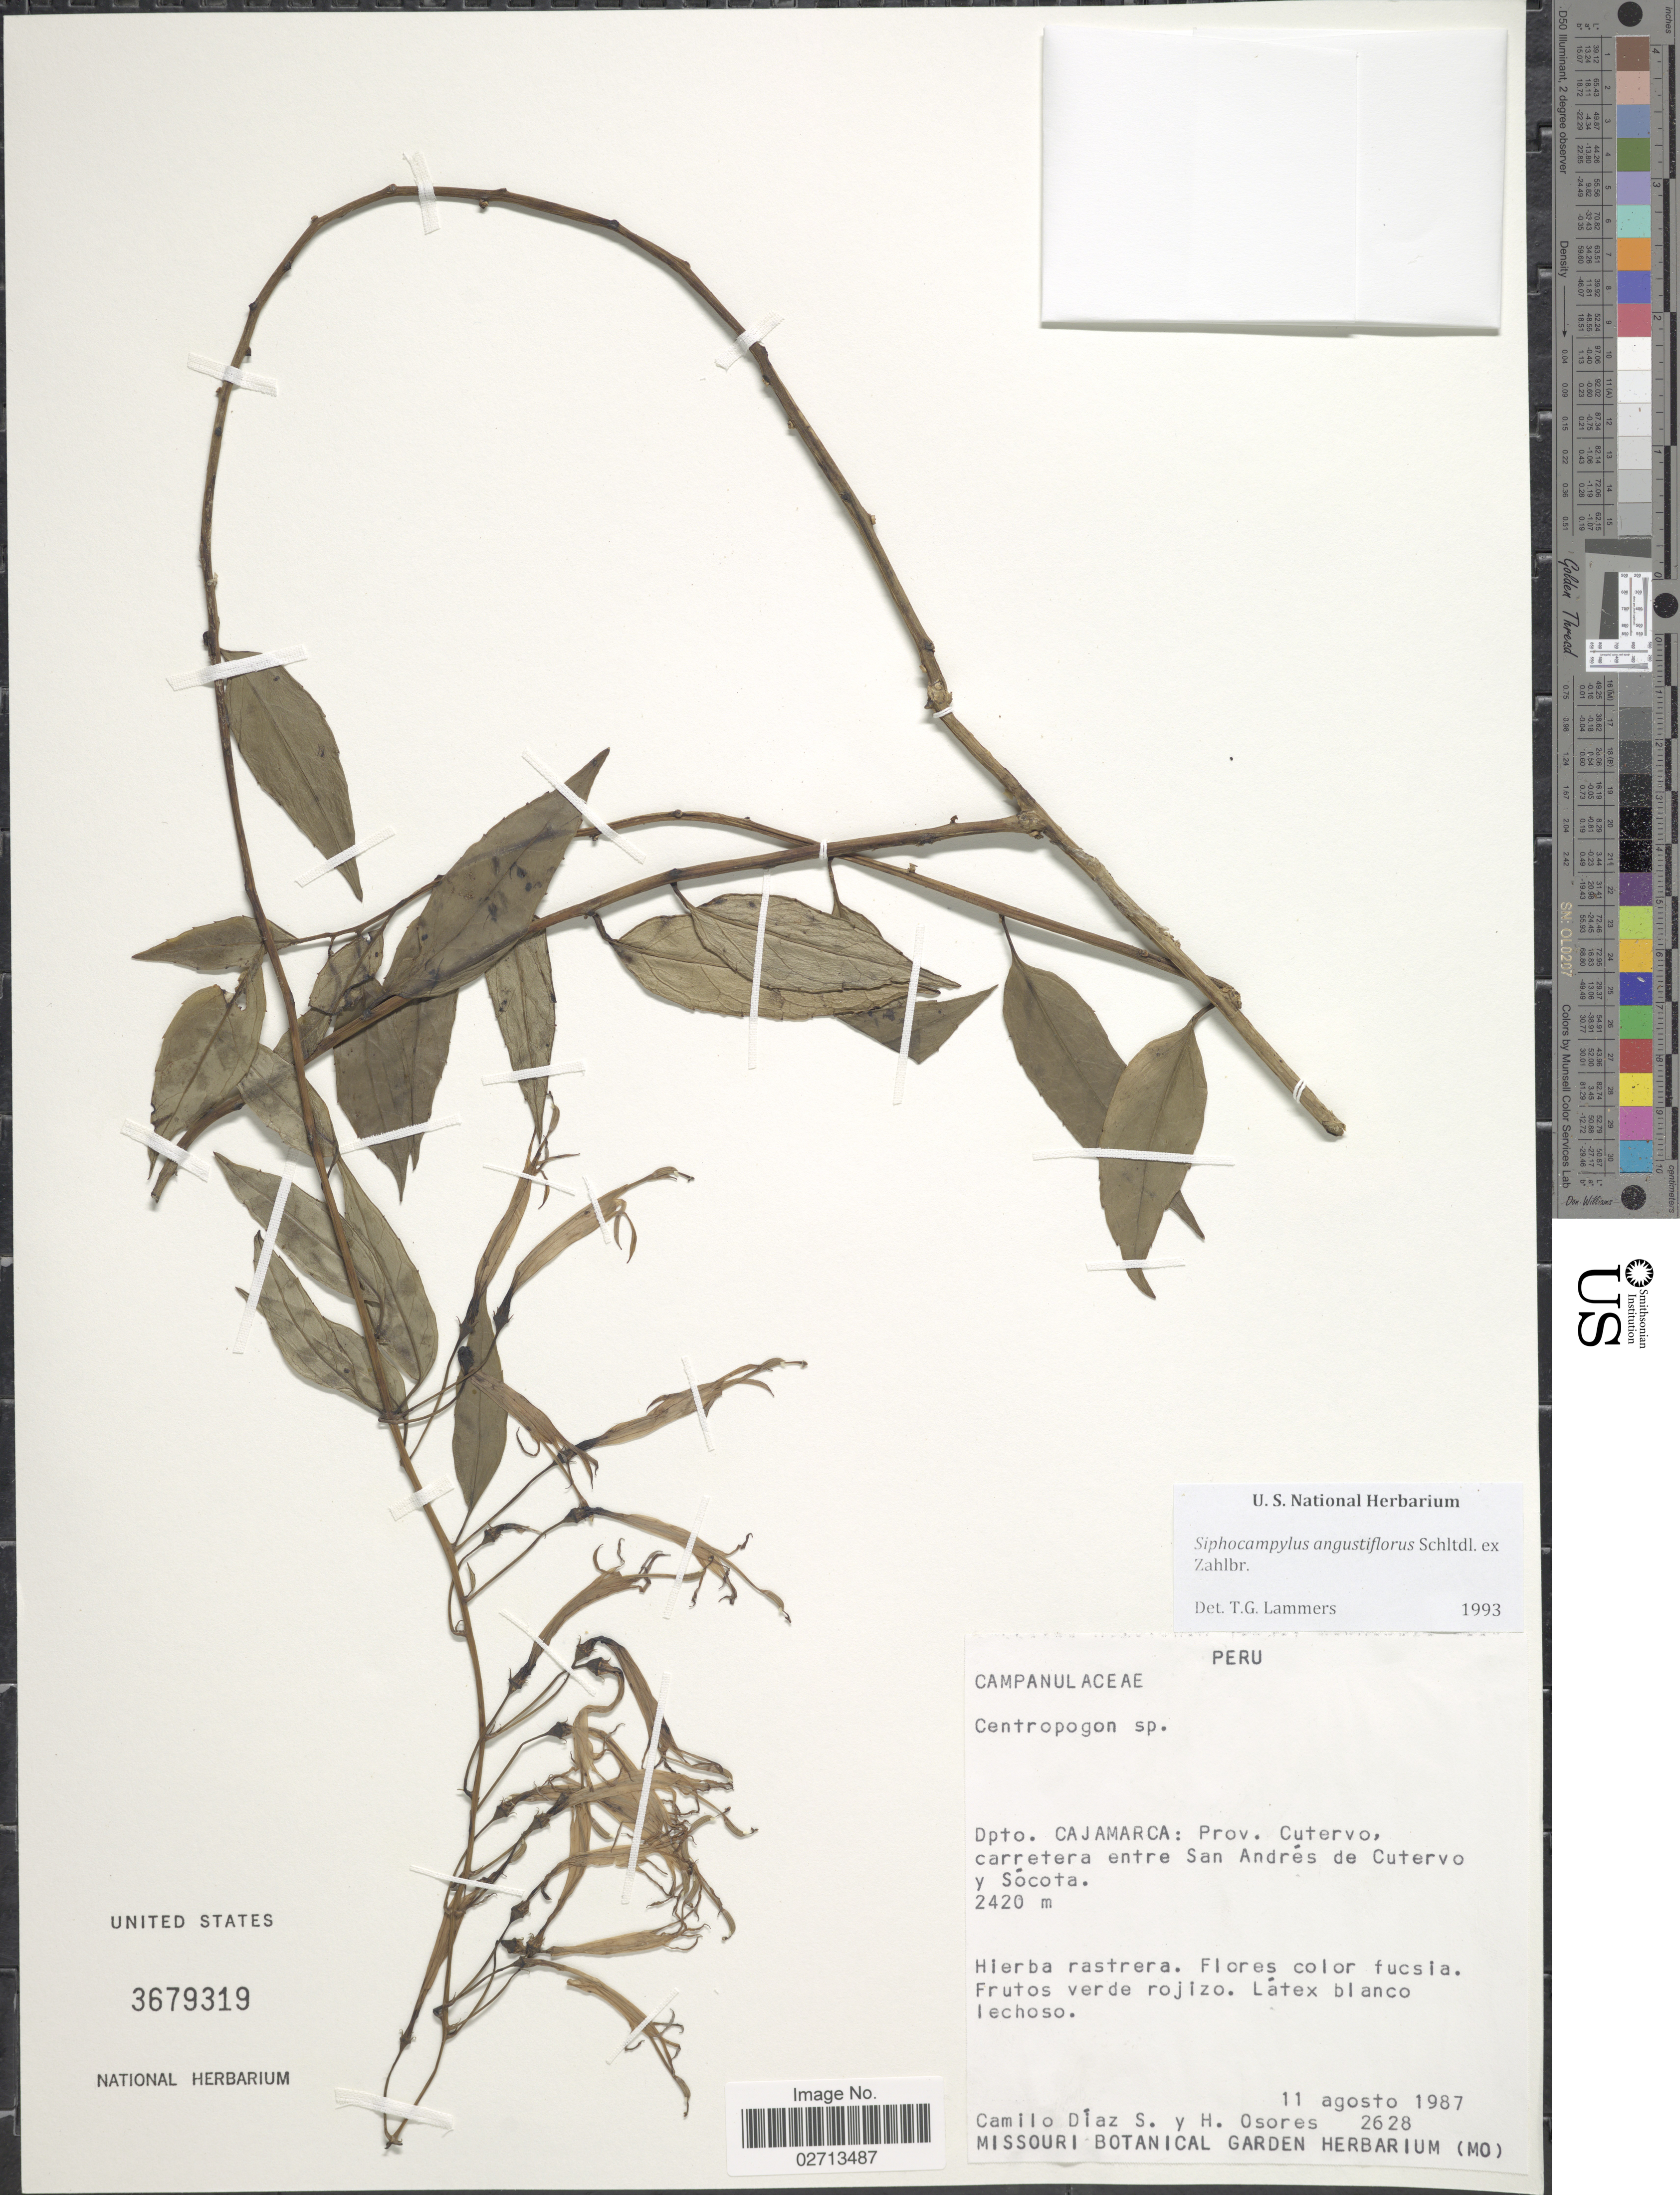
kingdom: Plantae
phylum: Tracheophyta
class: Magnoliopsida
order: Asterales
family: Campanulaceae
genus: Siphocampylus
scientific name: Siphocampylus angustiflorus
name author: Schltdl. ex Zahlbr.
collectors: C. Diaz Santibanez & H. Osores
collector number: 2628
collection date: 1987-08-11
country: Peru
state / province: Cajamarca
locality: Prov. Cutervo. carretera entre San Andres de Cutervo y Socota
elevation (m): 2420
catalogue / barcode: US 3679319